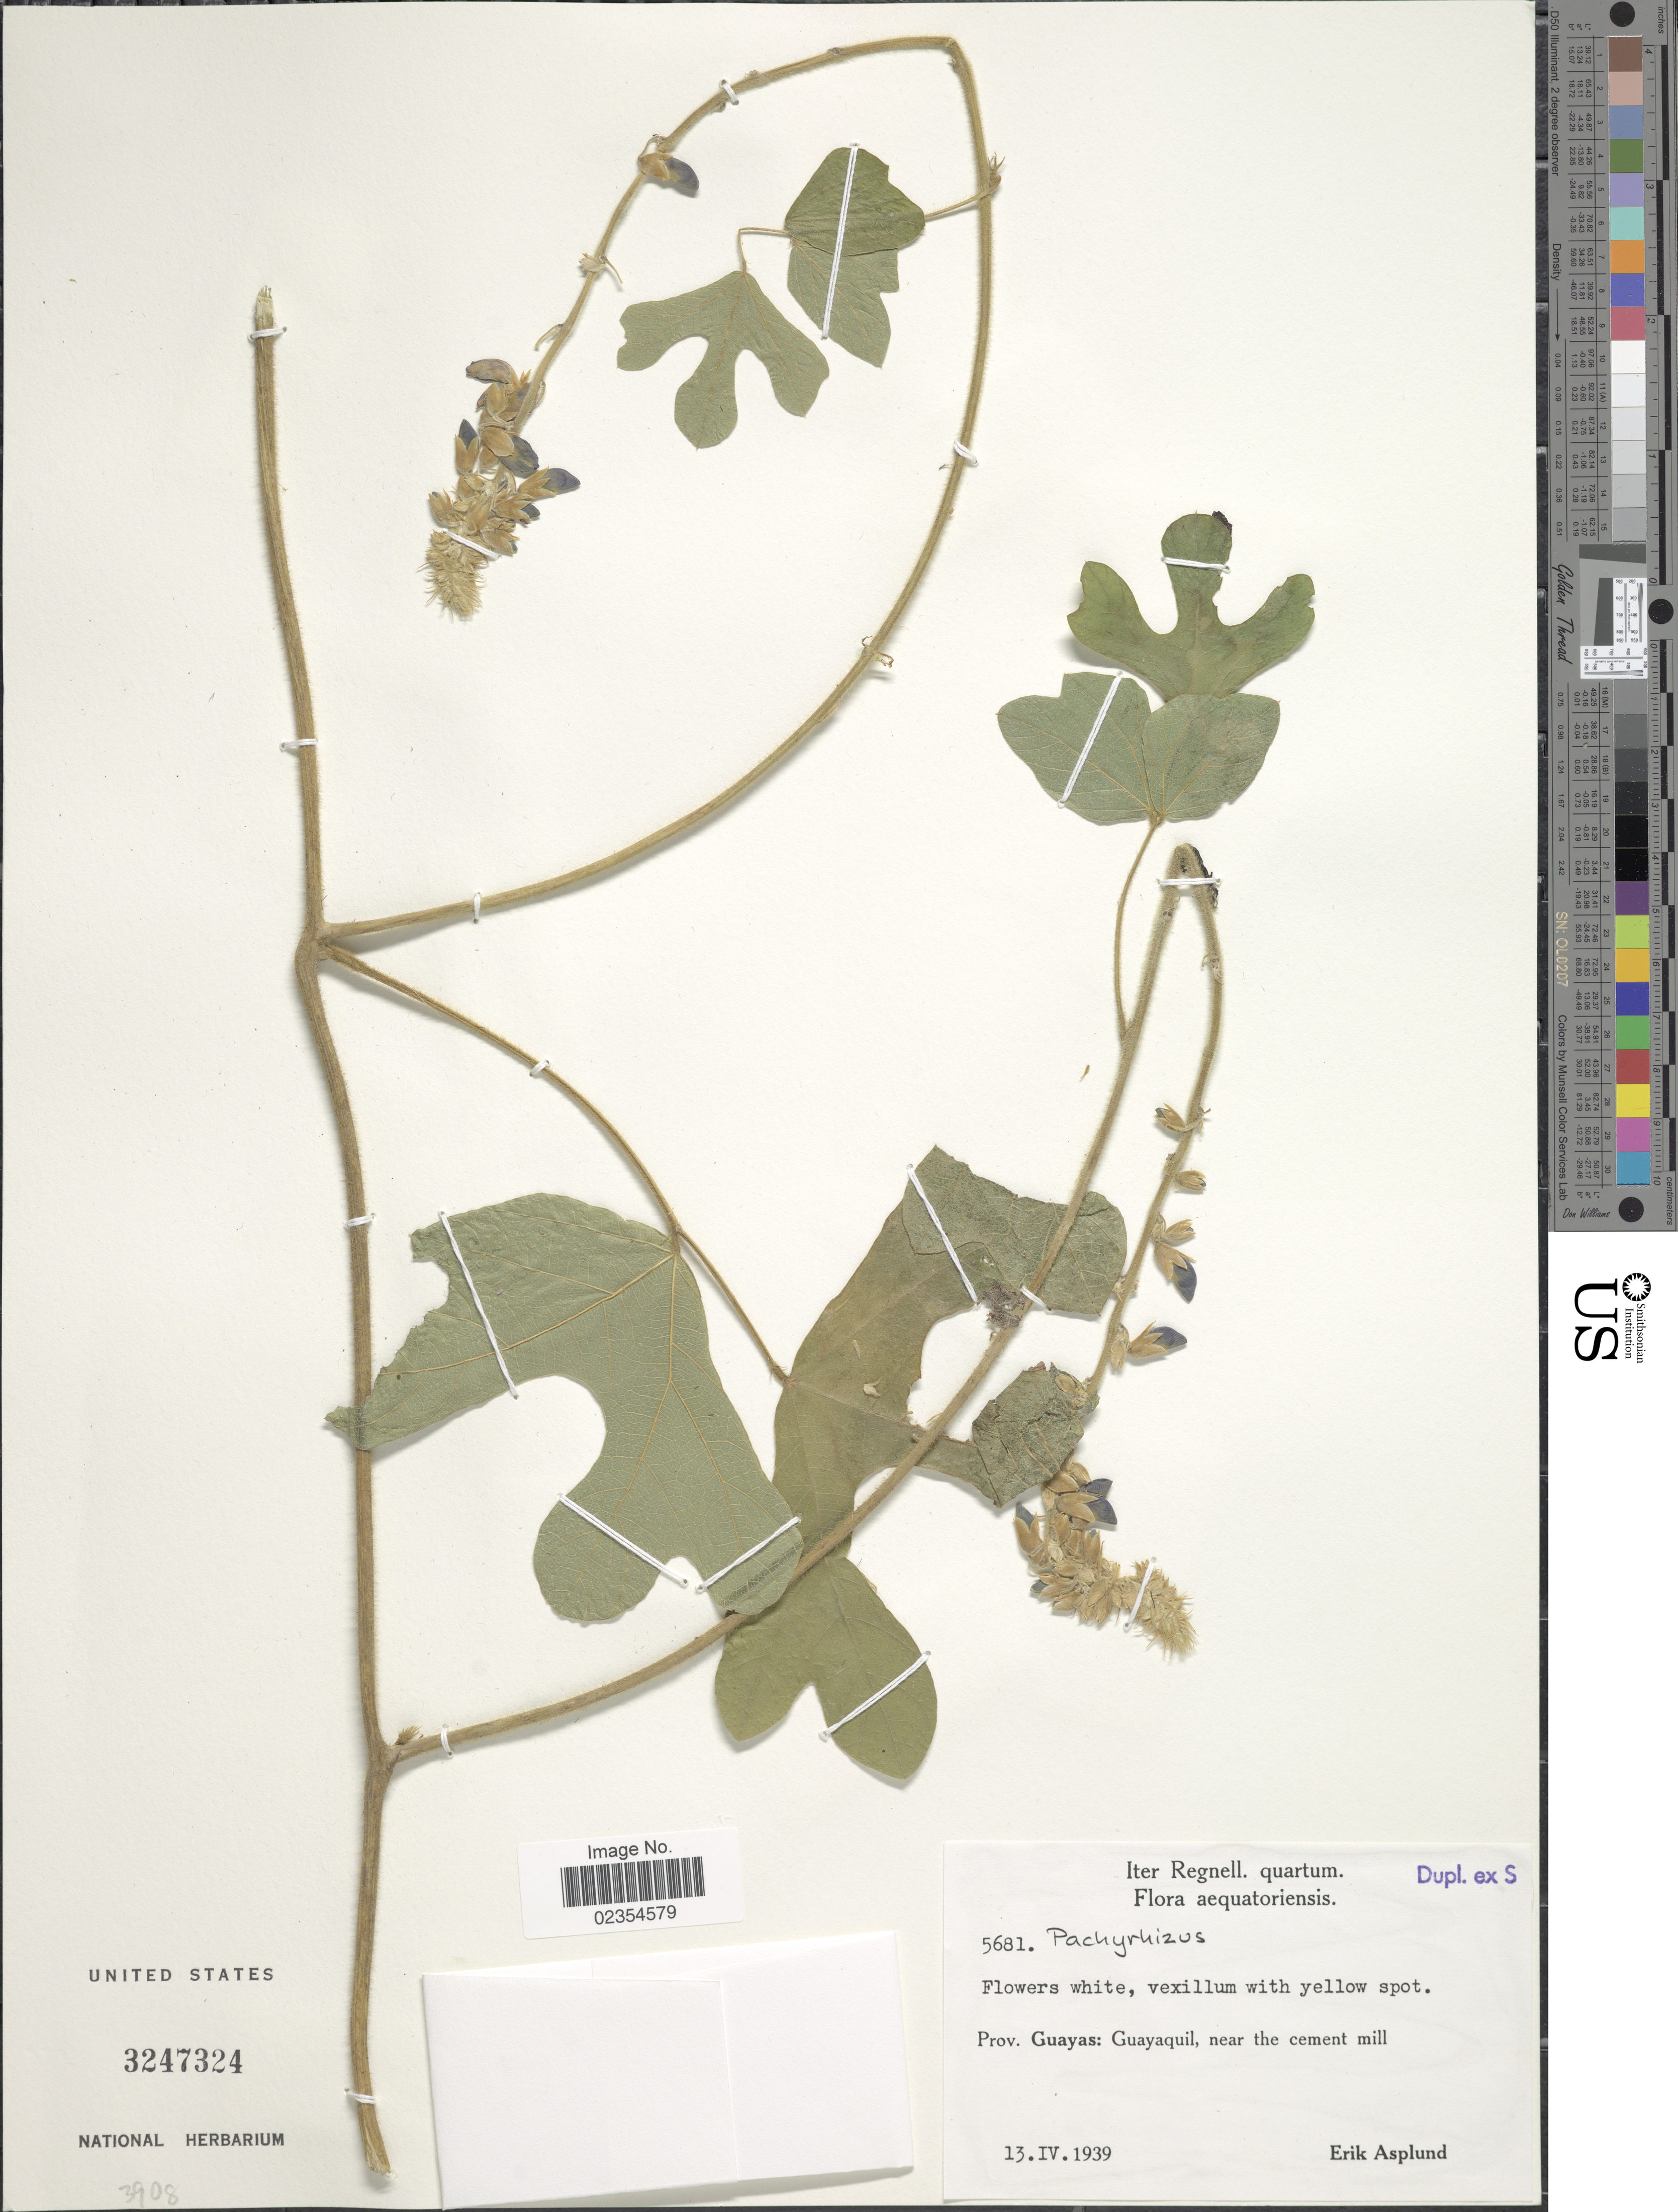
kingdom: Plantae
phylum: Tracheophyta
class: Magnoliopsida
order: Fabales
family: Fabaceae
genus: Pachyrhizus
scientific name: Pachyrhizus sp.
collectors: E. Asplund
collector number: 5681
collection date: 1939-04-13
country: Ecuador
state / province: Guayas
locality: Guayaquil. near the cement mill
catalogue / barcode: US 3247324